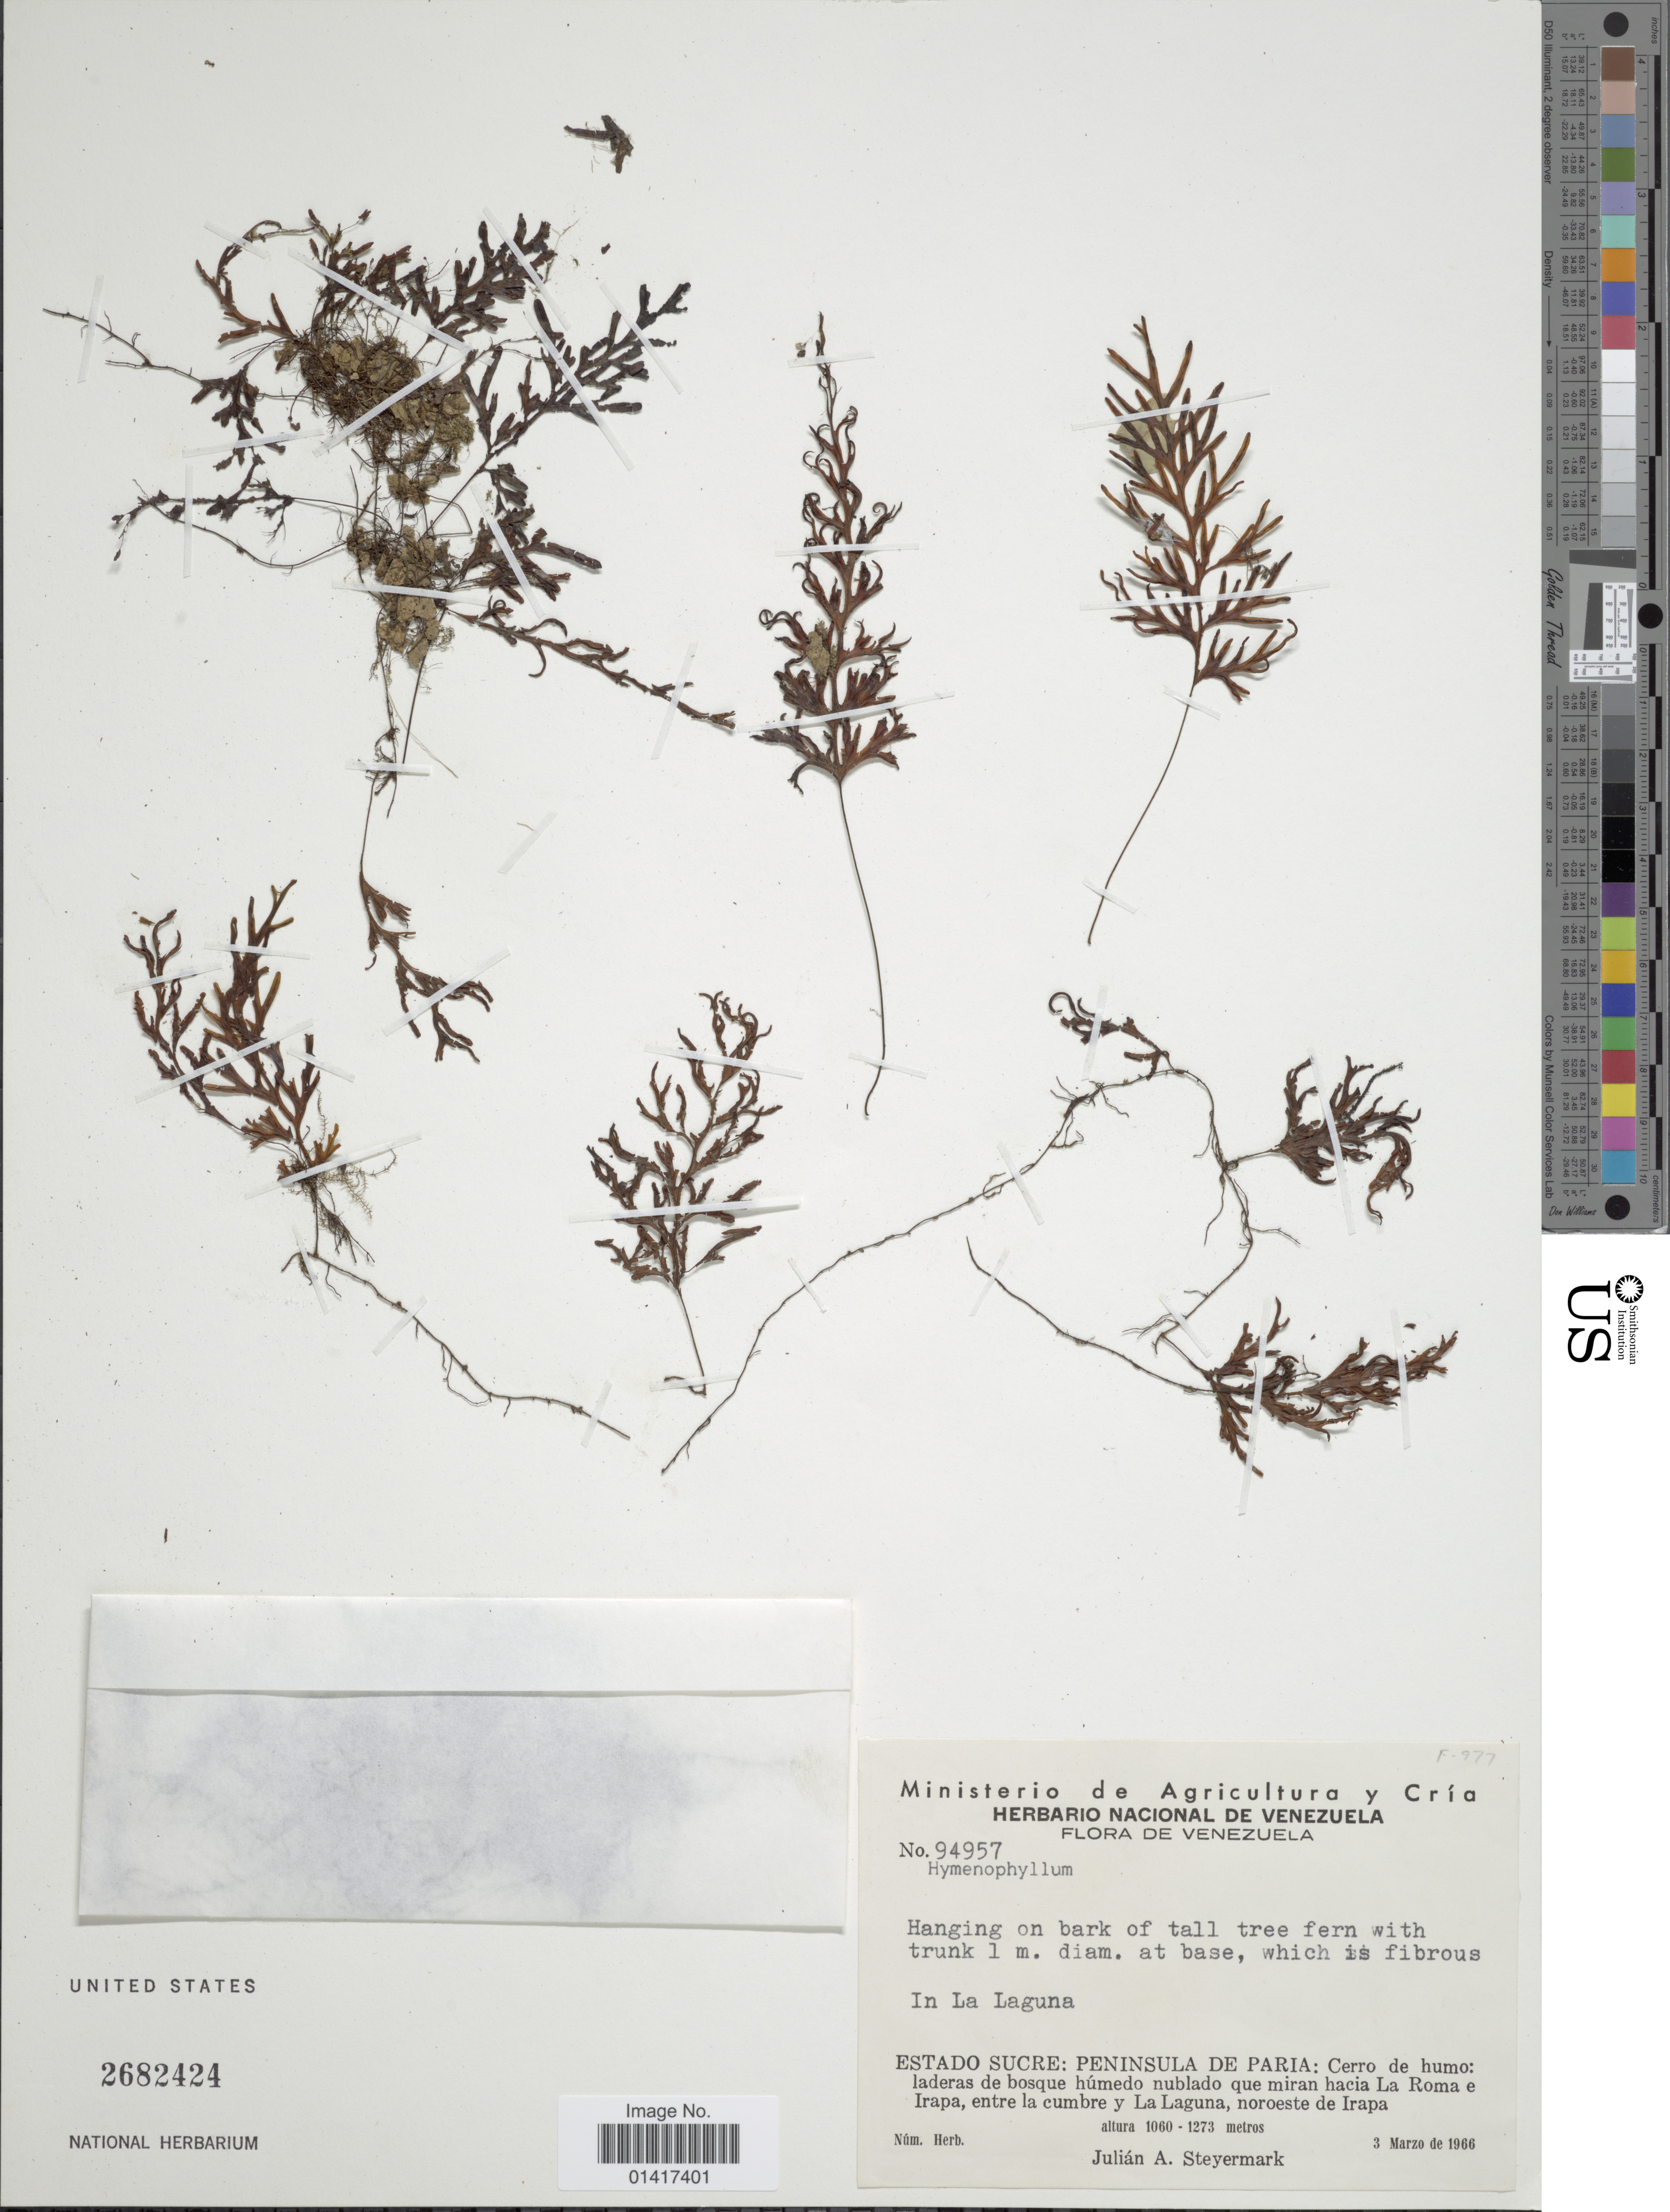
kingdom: Plantae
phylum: Tracheophyta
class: Polypodiopsida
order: Hymenophyllales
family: Hymenophyllaceae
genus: Hymenophyllum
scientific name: Hymenophyllum sp.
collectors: J. Steyermark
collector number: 94957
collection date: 1966-03-03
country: Venezuela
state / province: Sucre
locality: Estado Sucre: Peninsula de Paria: Cerro de humo: laderas de bosque humedo nublado que miran hacia La Roma e Irapa, entre la cumbre y La Laguna, noroeste de Irapa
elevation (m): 1060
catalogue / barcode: US 2682424